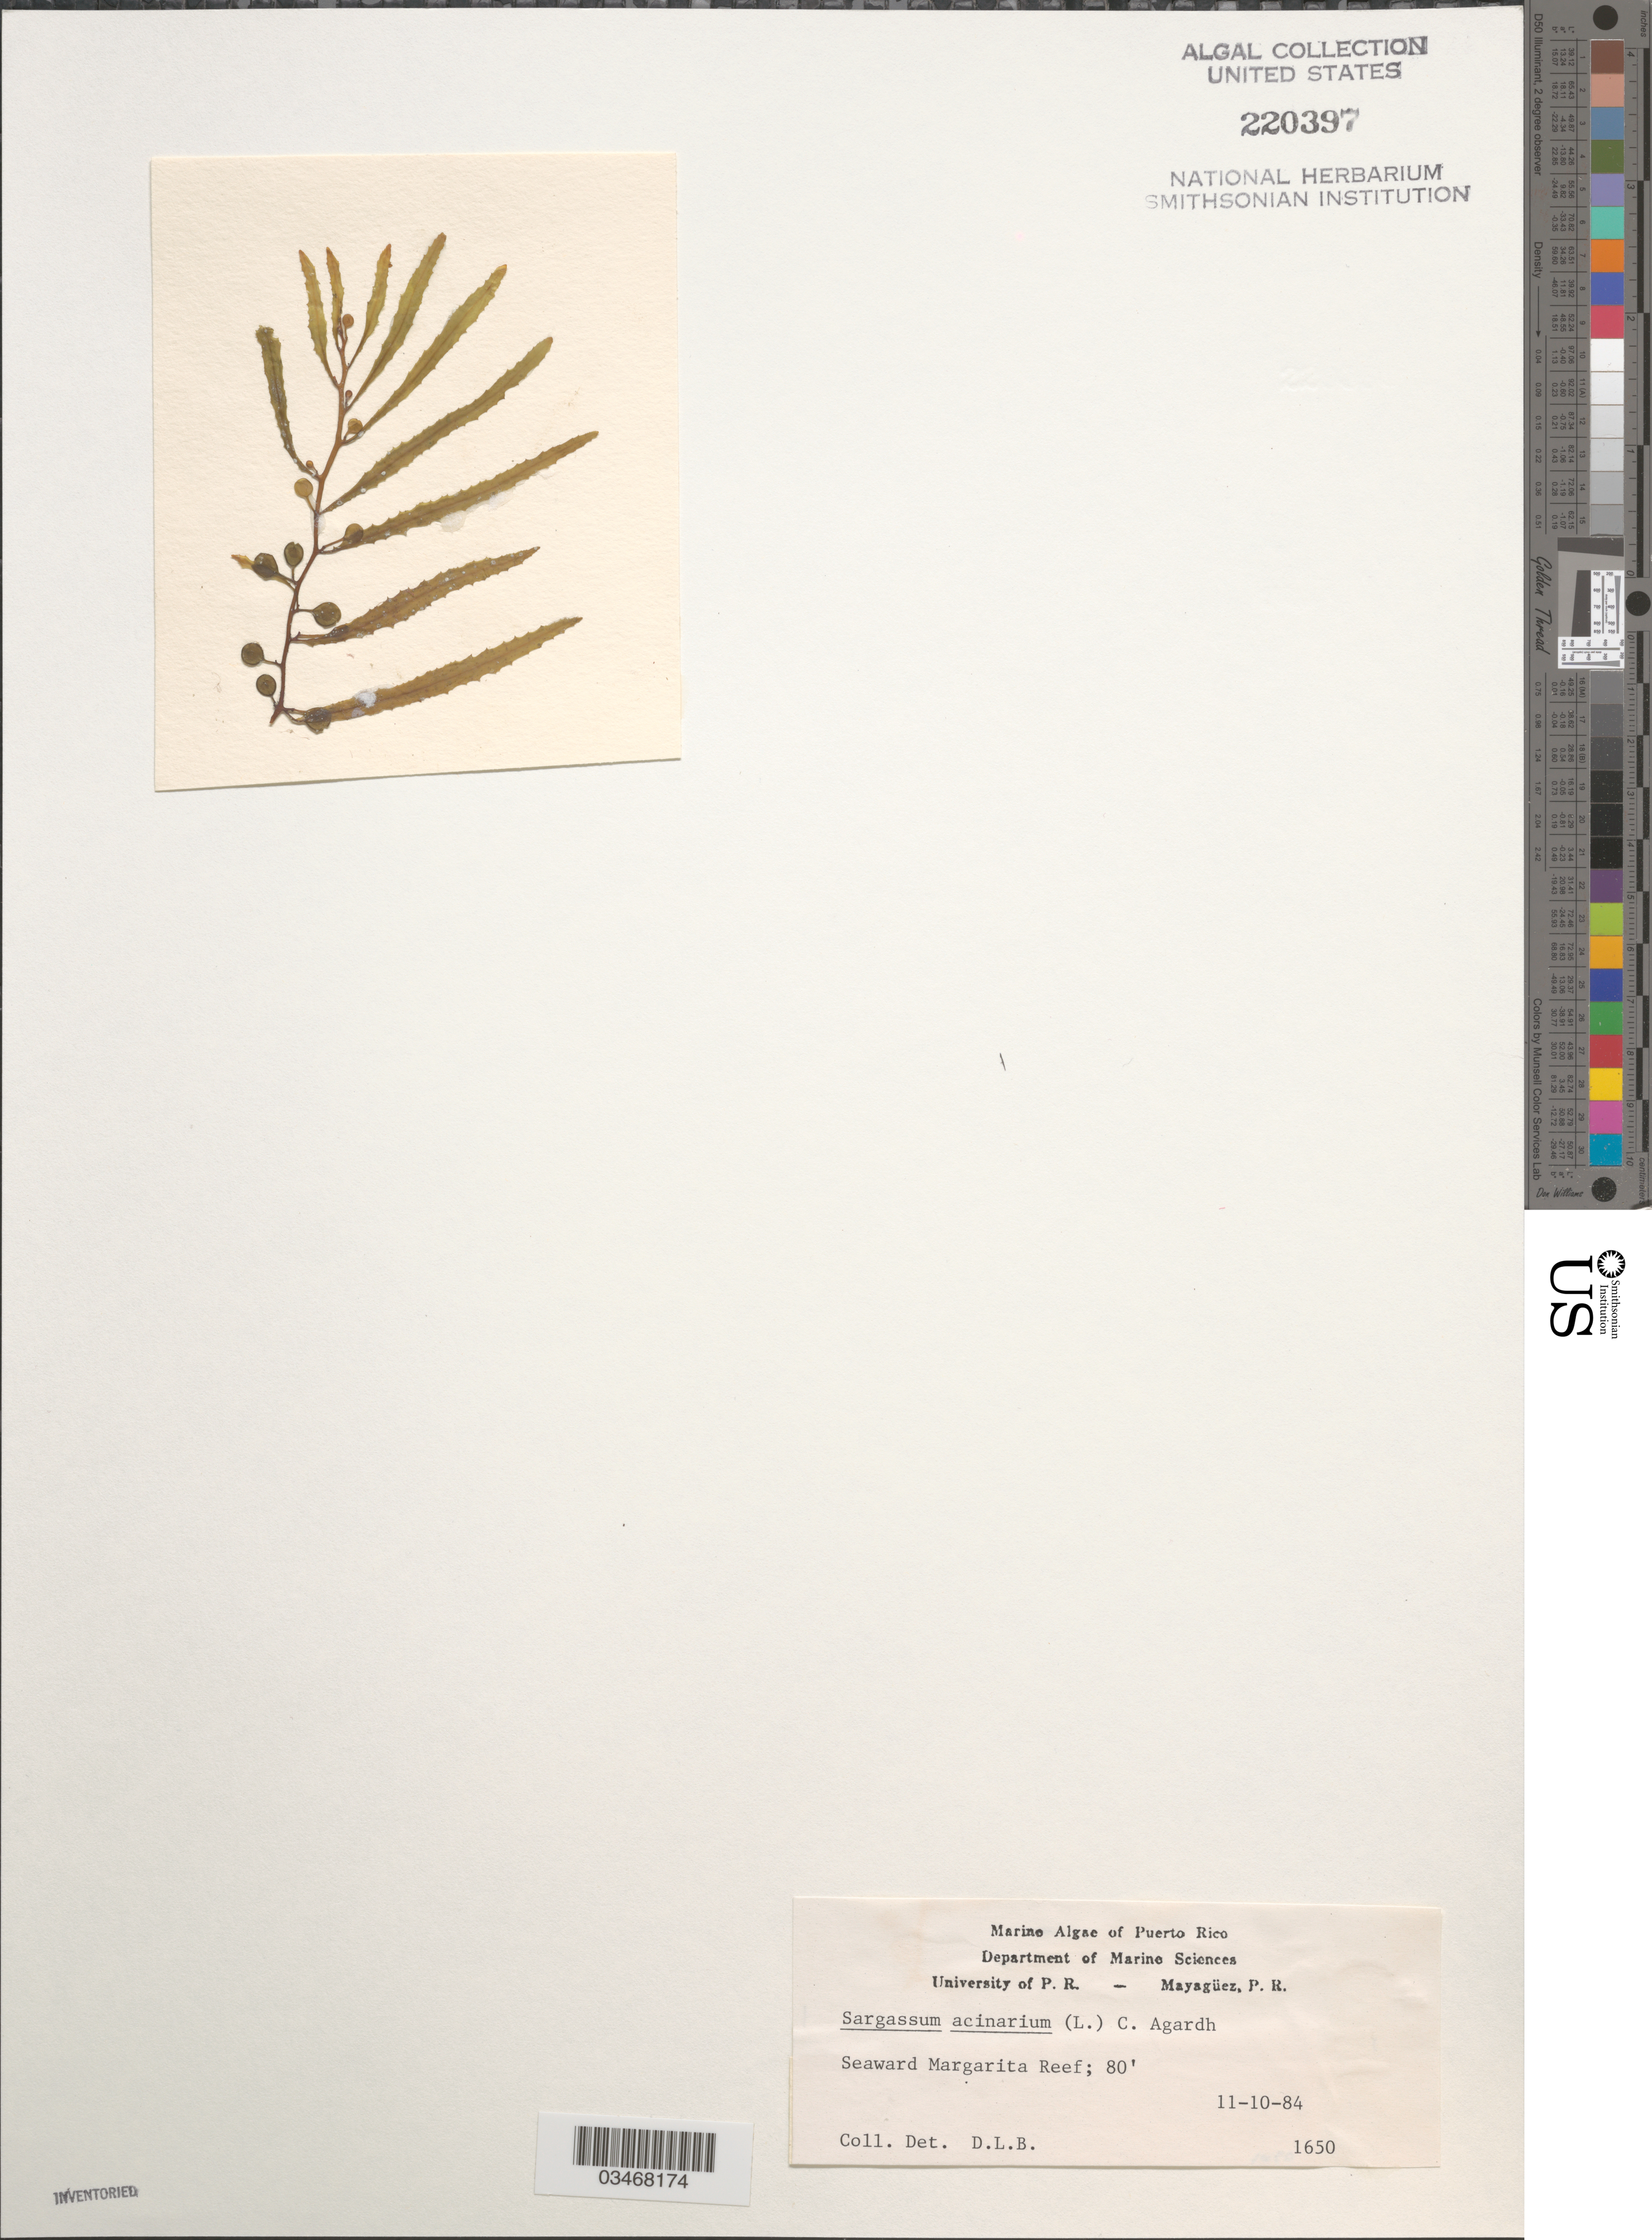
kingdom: Chromista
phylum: Ochrophyta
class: Phaeophyceae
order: Fucales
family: Sargassaceae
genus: Sargassum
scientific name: Sargassum acinarium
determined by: Ballantine, D. L.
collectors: D.L. Ballantine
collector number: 1650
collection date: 1984-11-10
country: Puerto Rico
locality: Seaward Margarita Reef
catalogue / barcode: US 220397